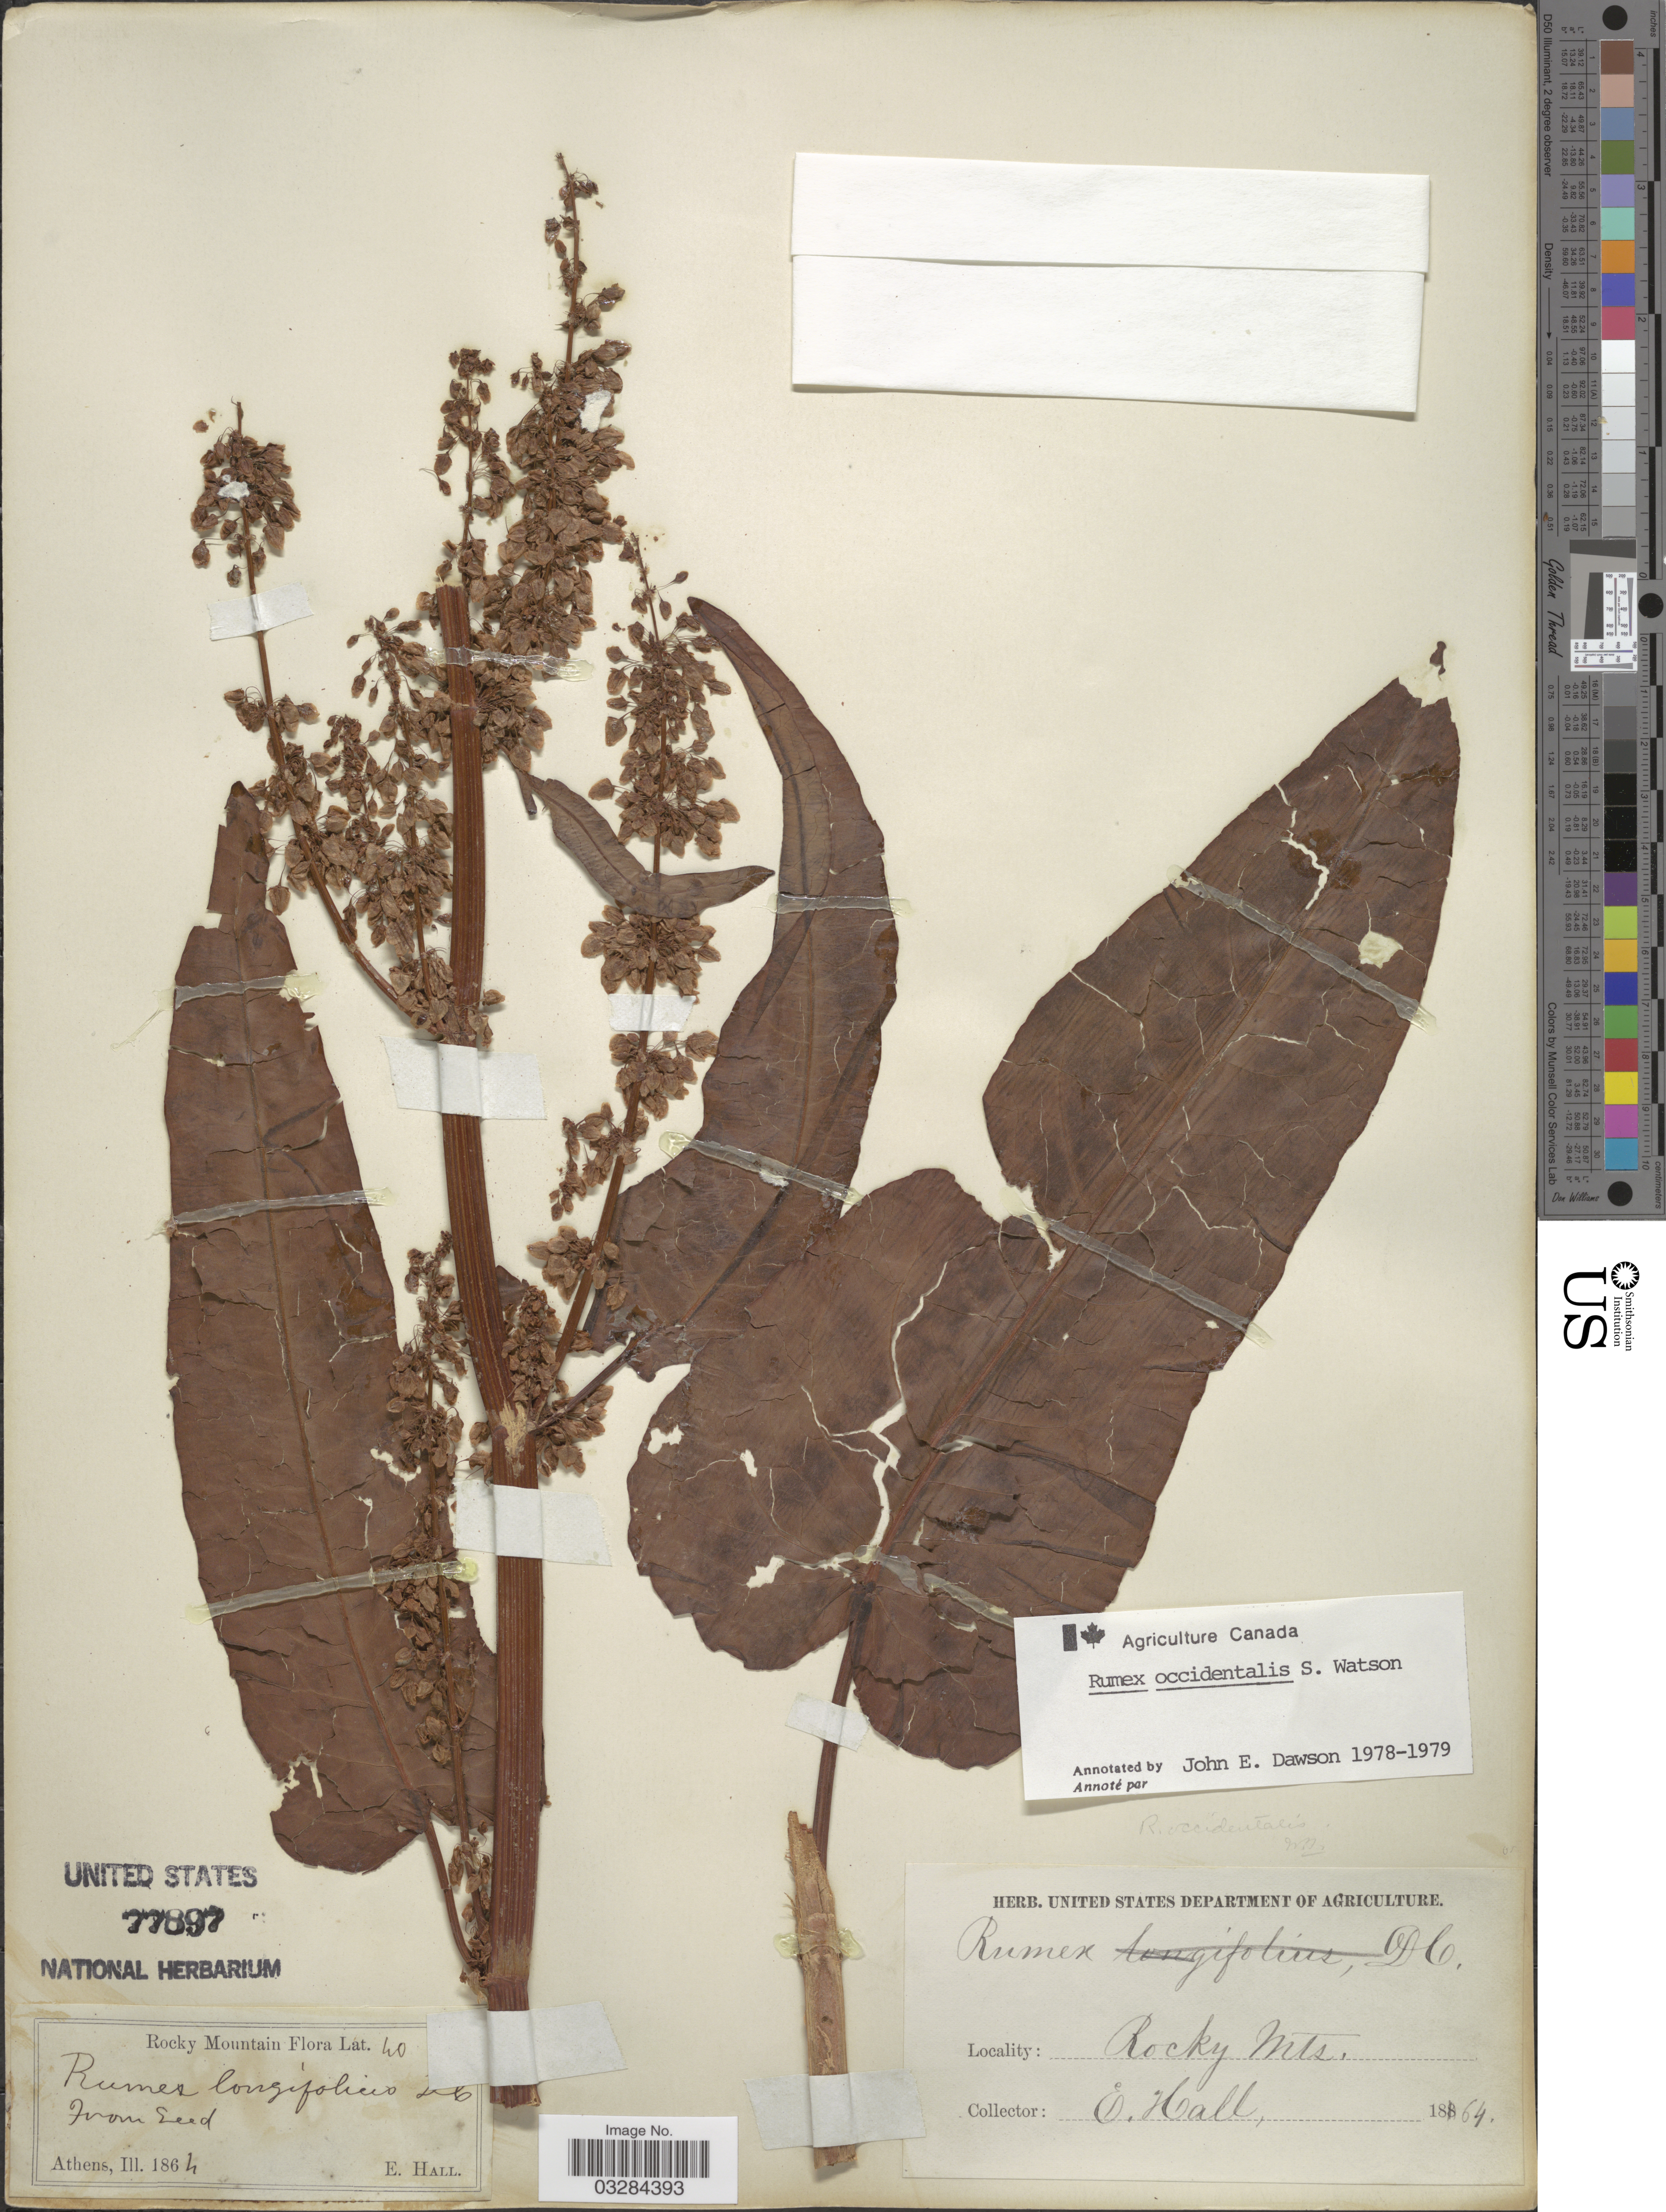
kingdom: Plantae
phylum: Tracheophyta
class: Magnoliopsida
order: Caryophyllales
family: Polygonaceae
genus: Rumex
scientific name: Rumex occidentalis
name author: S. Watson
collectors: E. Hall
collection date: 1864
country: United States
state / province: Illinois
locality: Rocky Mountain. Athens.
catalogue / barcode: US 77897